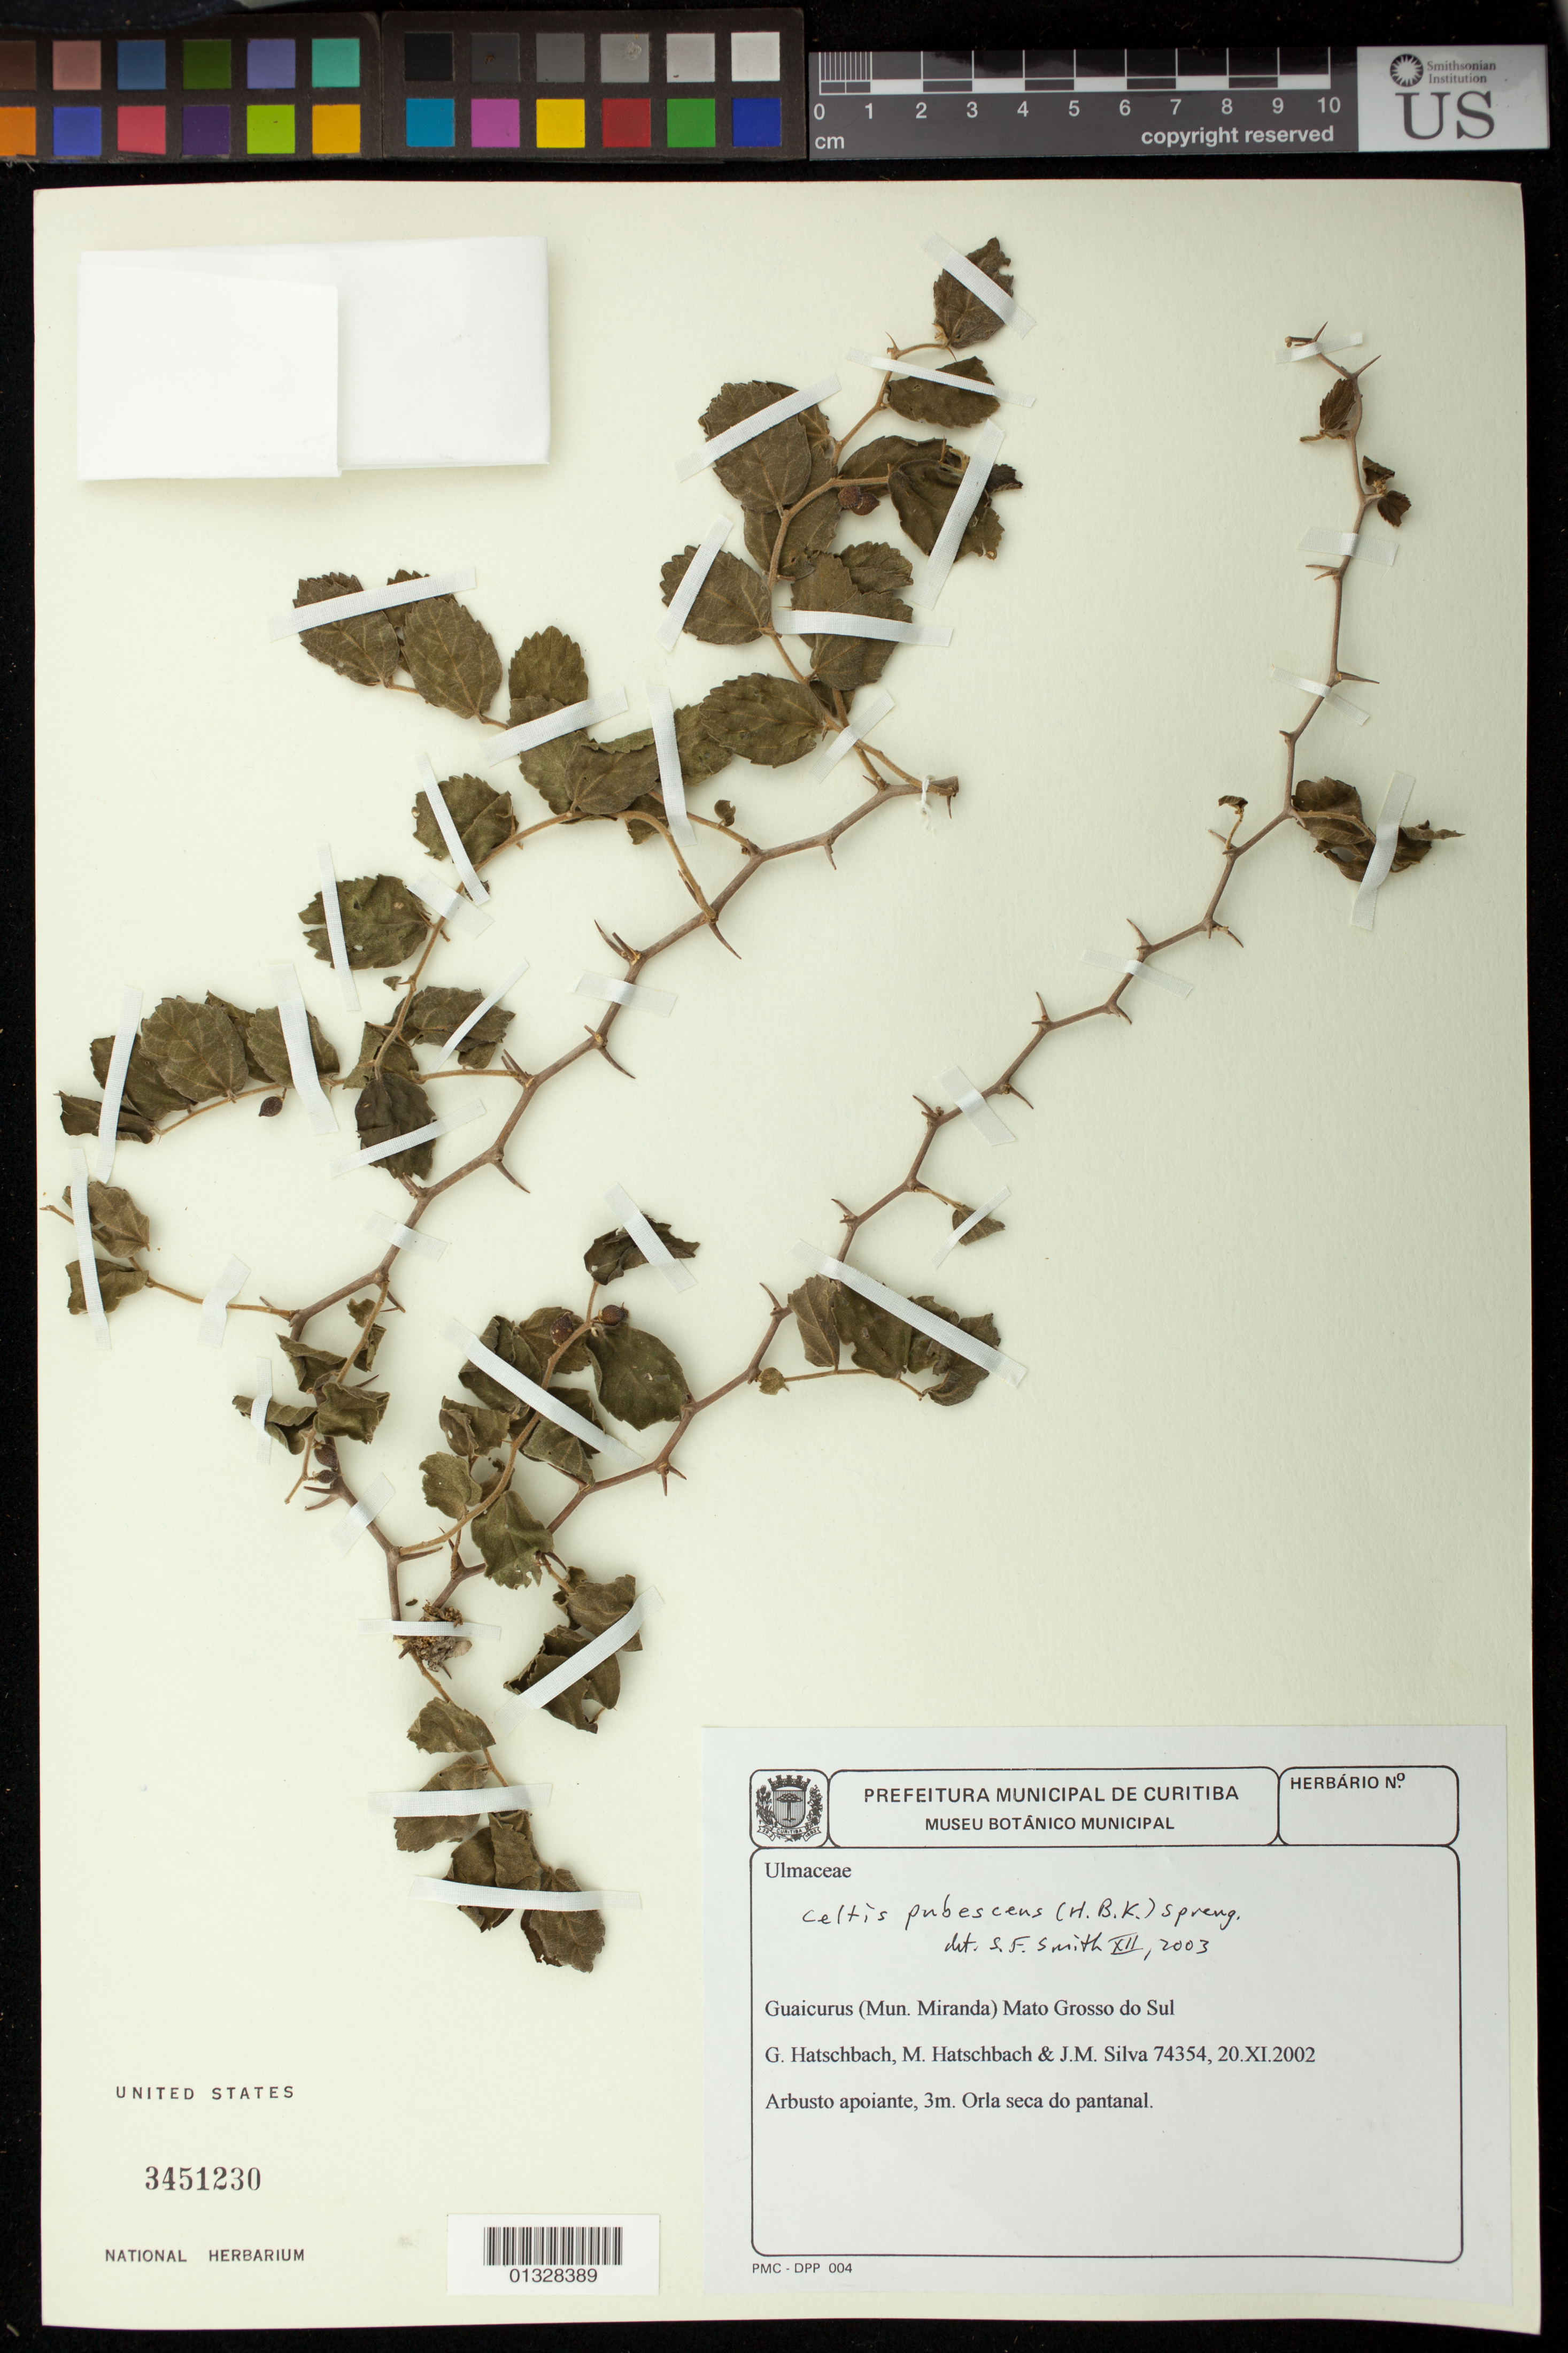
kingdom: Plantae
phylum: Tracheophyta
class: Magnoliopsida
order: Rosales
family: Cannabaceae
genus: Celtis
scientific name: Celtis pubescens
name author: (Kunth) Spreng.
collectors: G. Hatschbach, M. M. Hatschbach & J. M. Silva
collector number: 74354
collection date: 2002-11-20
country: Brazil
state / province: Mato Grosso do Sul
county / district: Miranda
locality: Guaicurus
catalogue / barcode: US 3451230